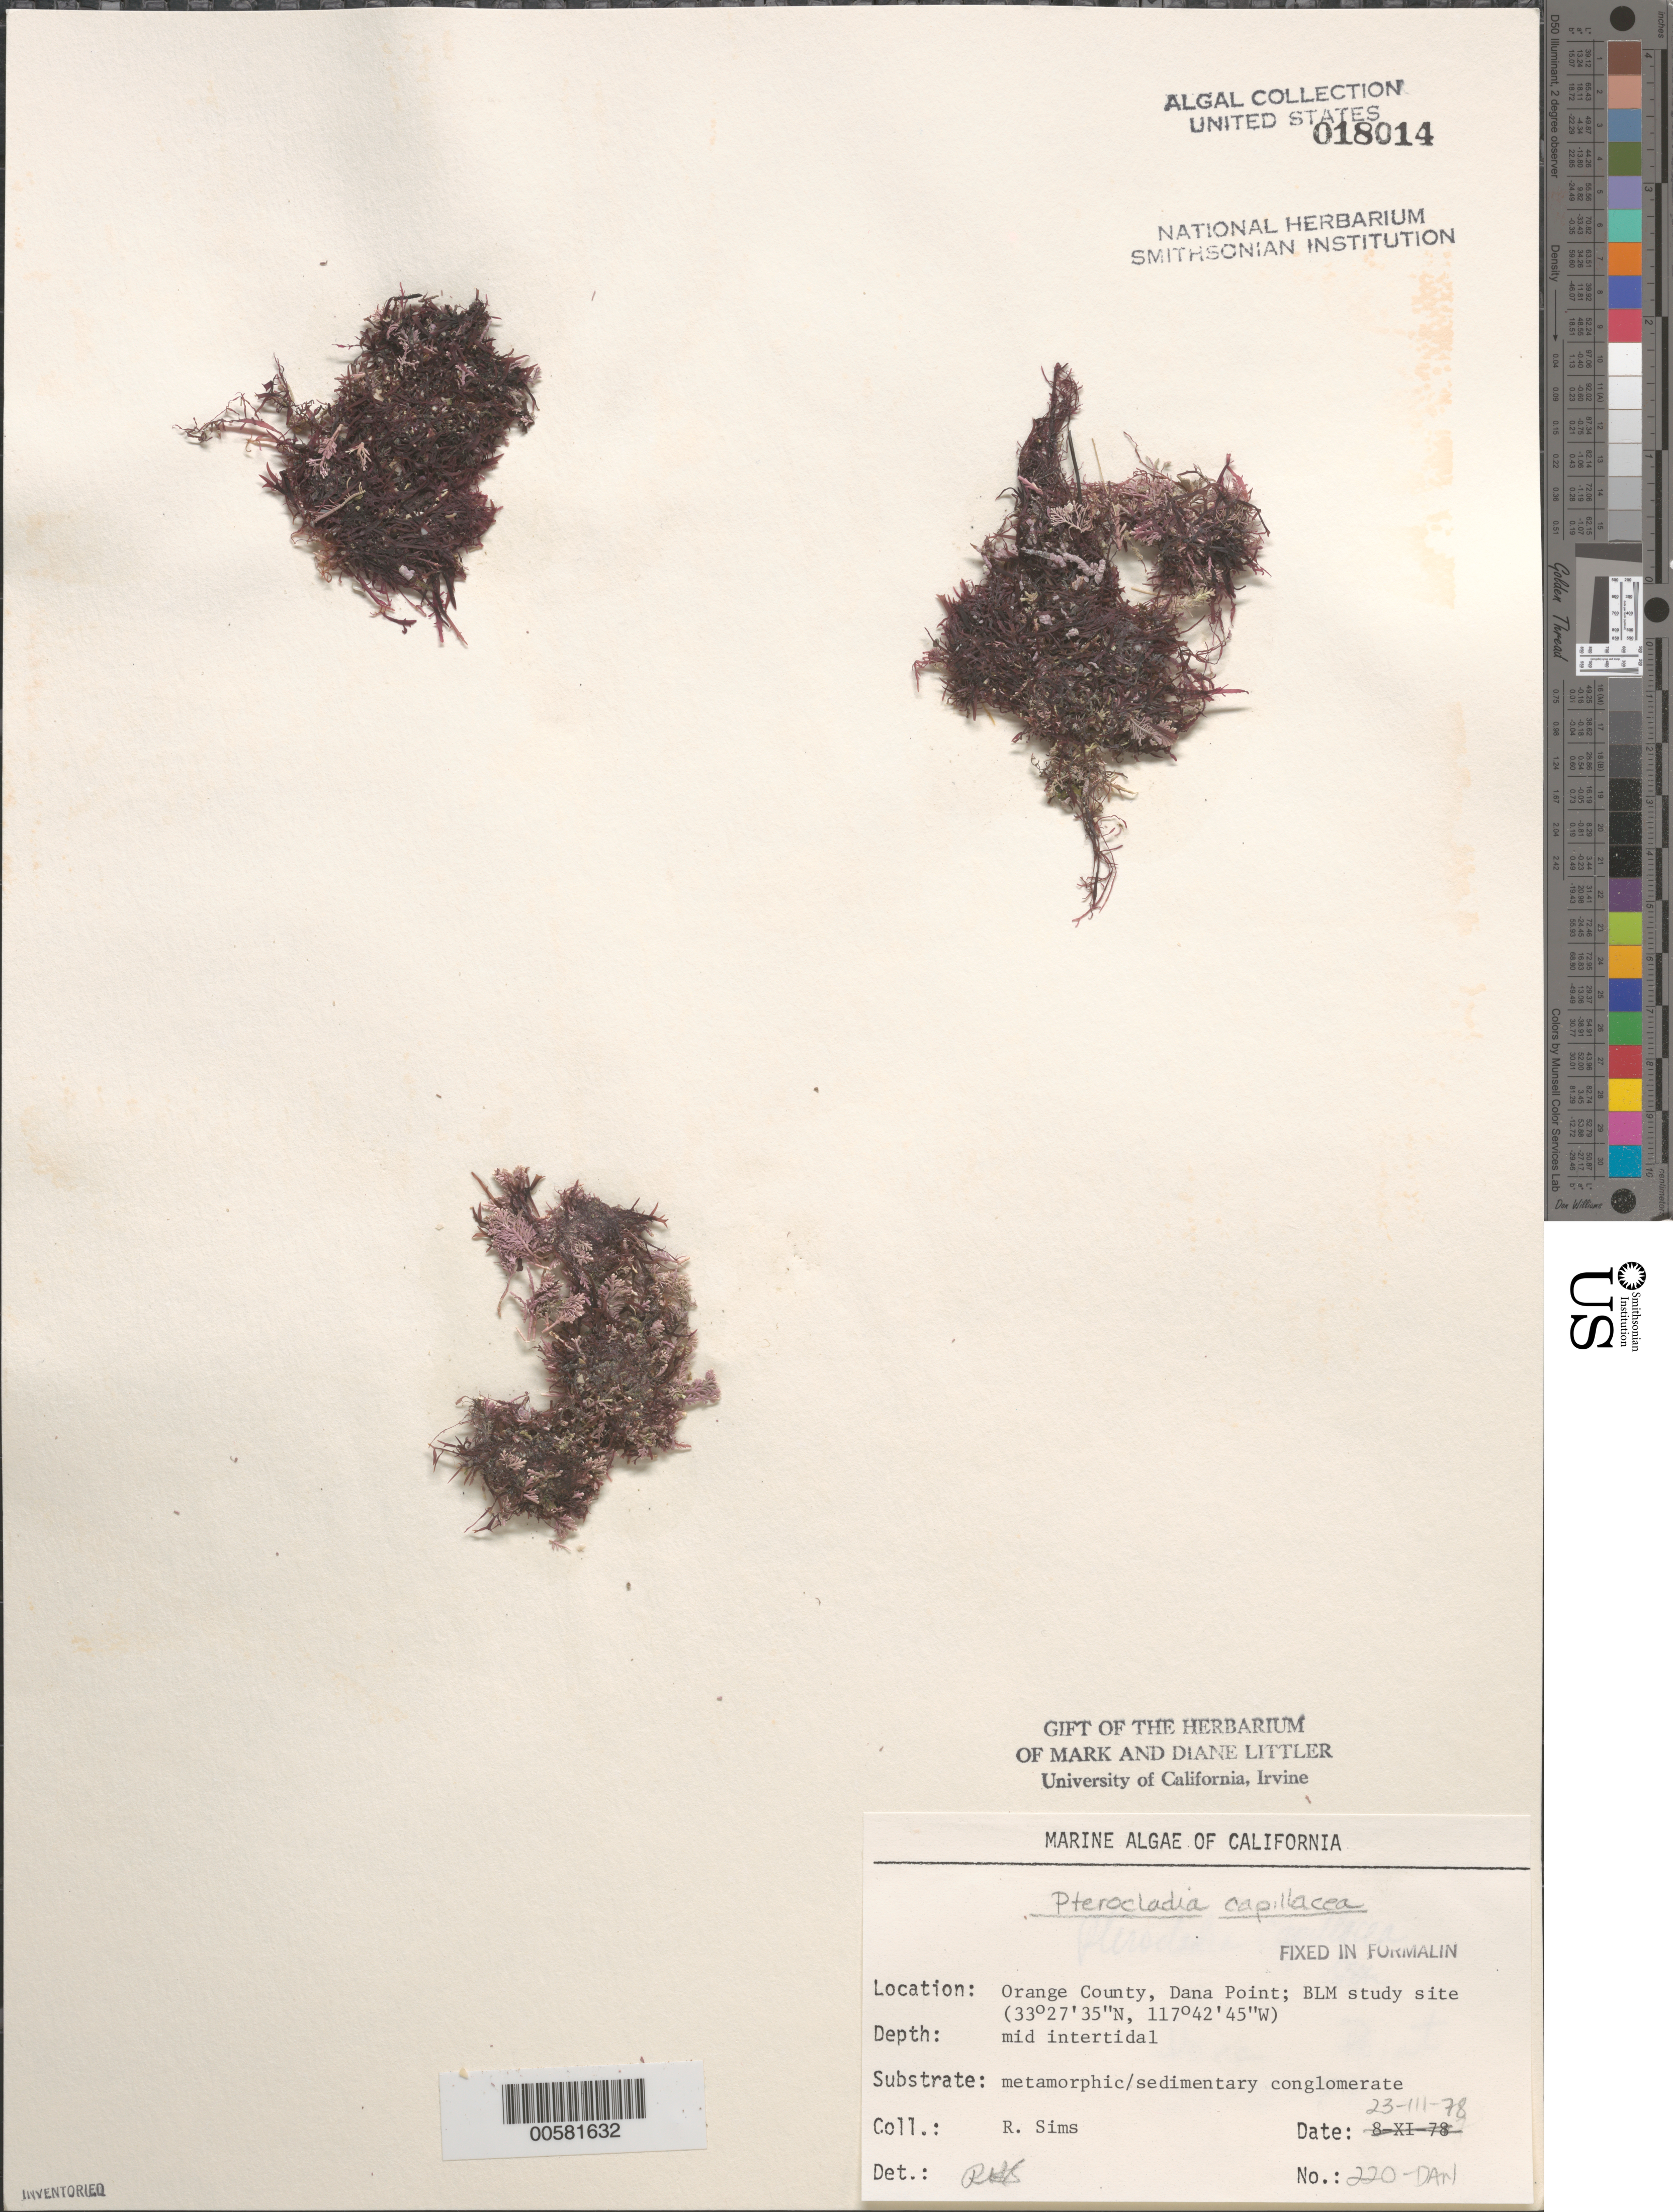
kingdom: Plantae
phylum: Rhodophyta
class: Florideophyceae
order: Gelidiales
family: Pterocladiaceae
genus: Pterocladiella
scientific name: Pterocladiella capillacea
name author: (S.G. Gmel.) Santelices & Hommers.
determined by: Algae name updating Project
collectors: R. H. Sims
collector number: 220-dan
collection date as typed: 23 Mar 1978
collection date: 1978-03-23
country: United States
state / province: California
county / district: Orange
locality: Dana Point, 1 km north of marina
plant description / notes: BLM-SOCALBIGHT Rocky Intertidal Survey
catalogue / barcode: US 18014